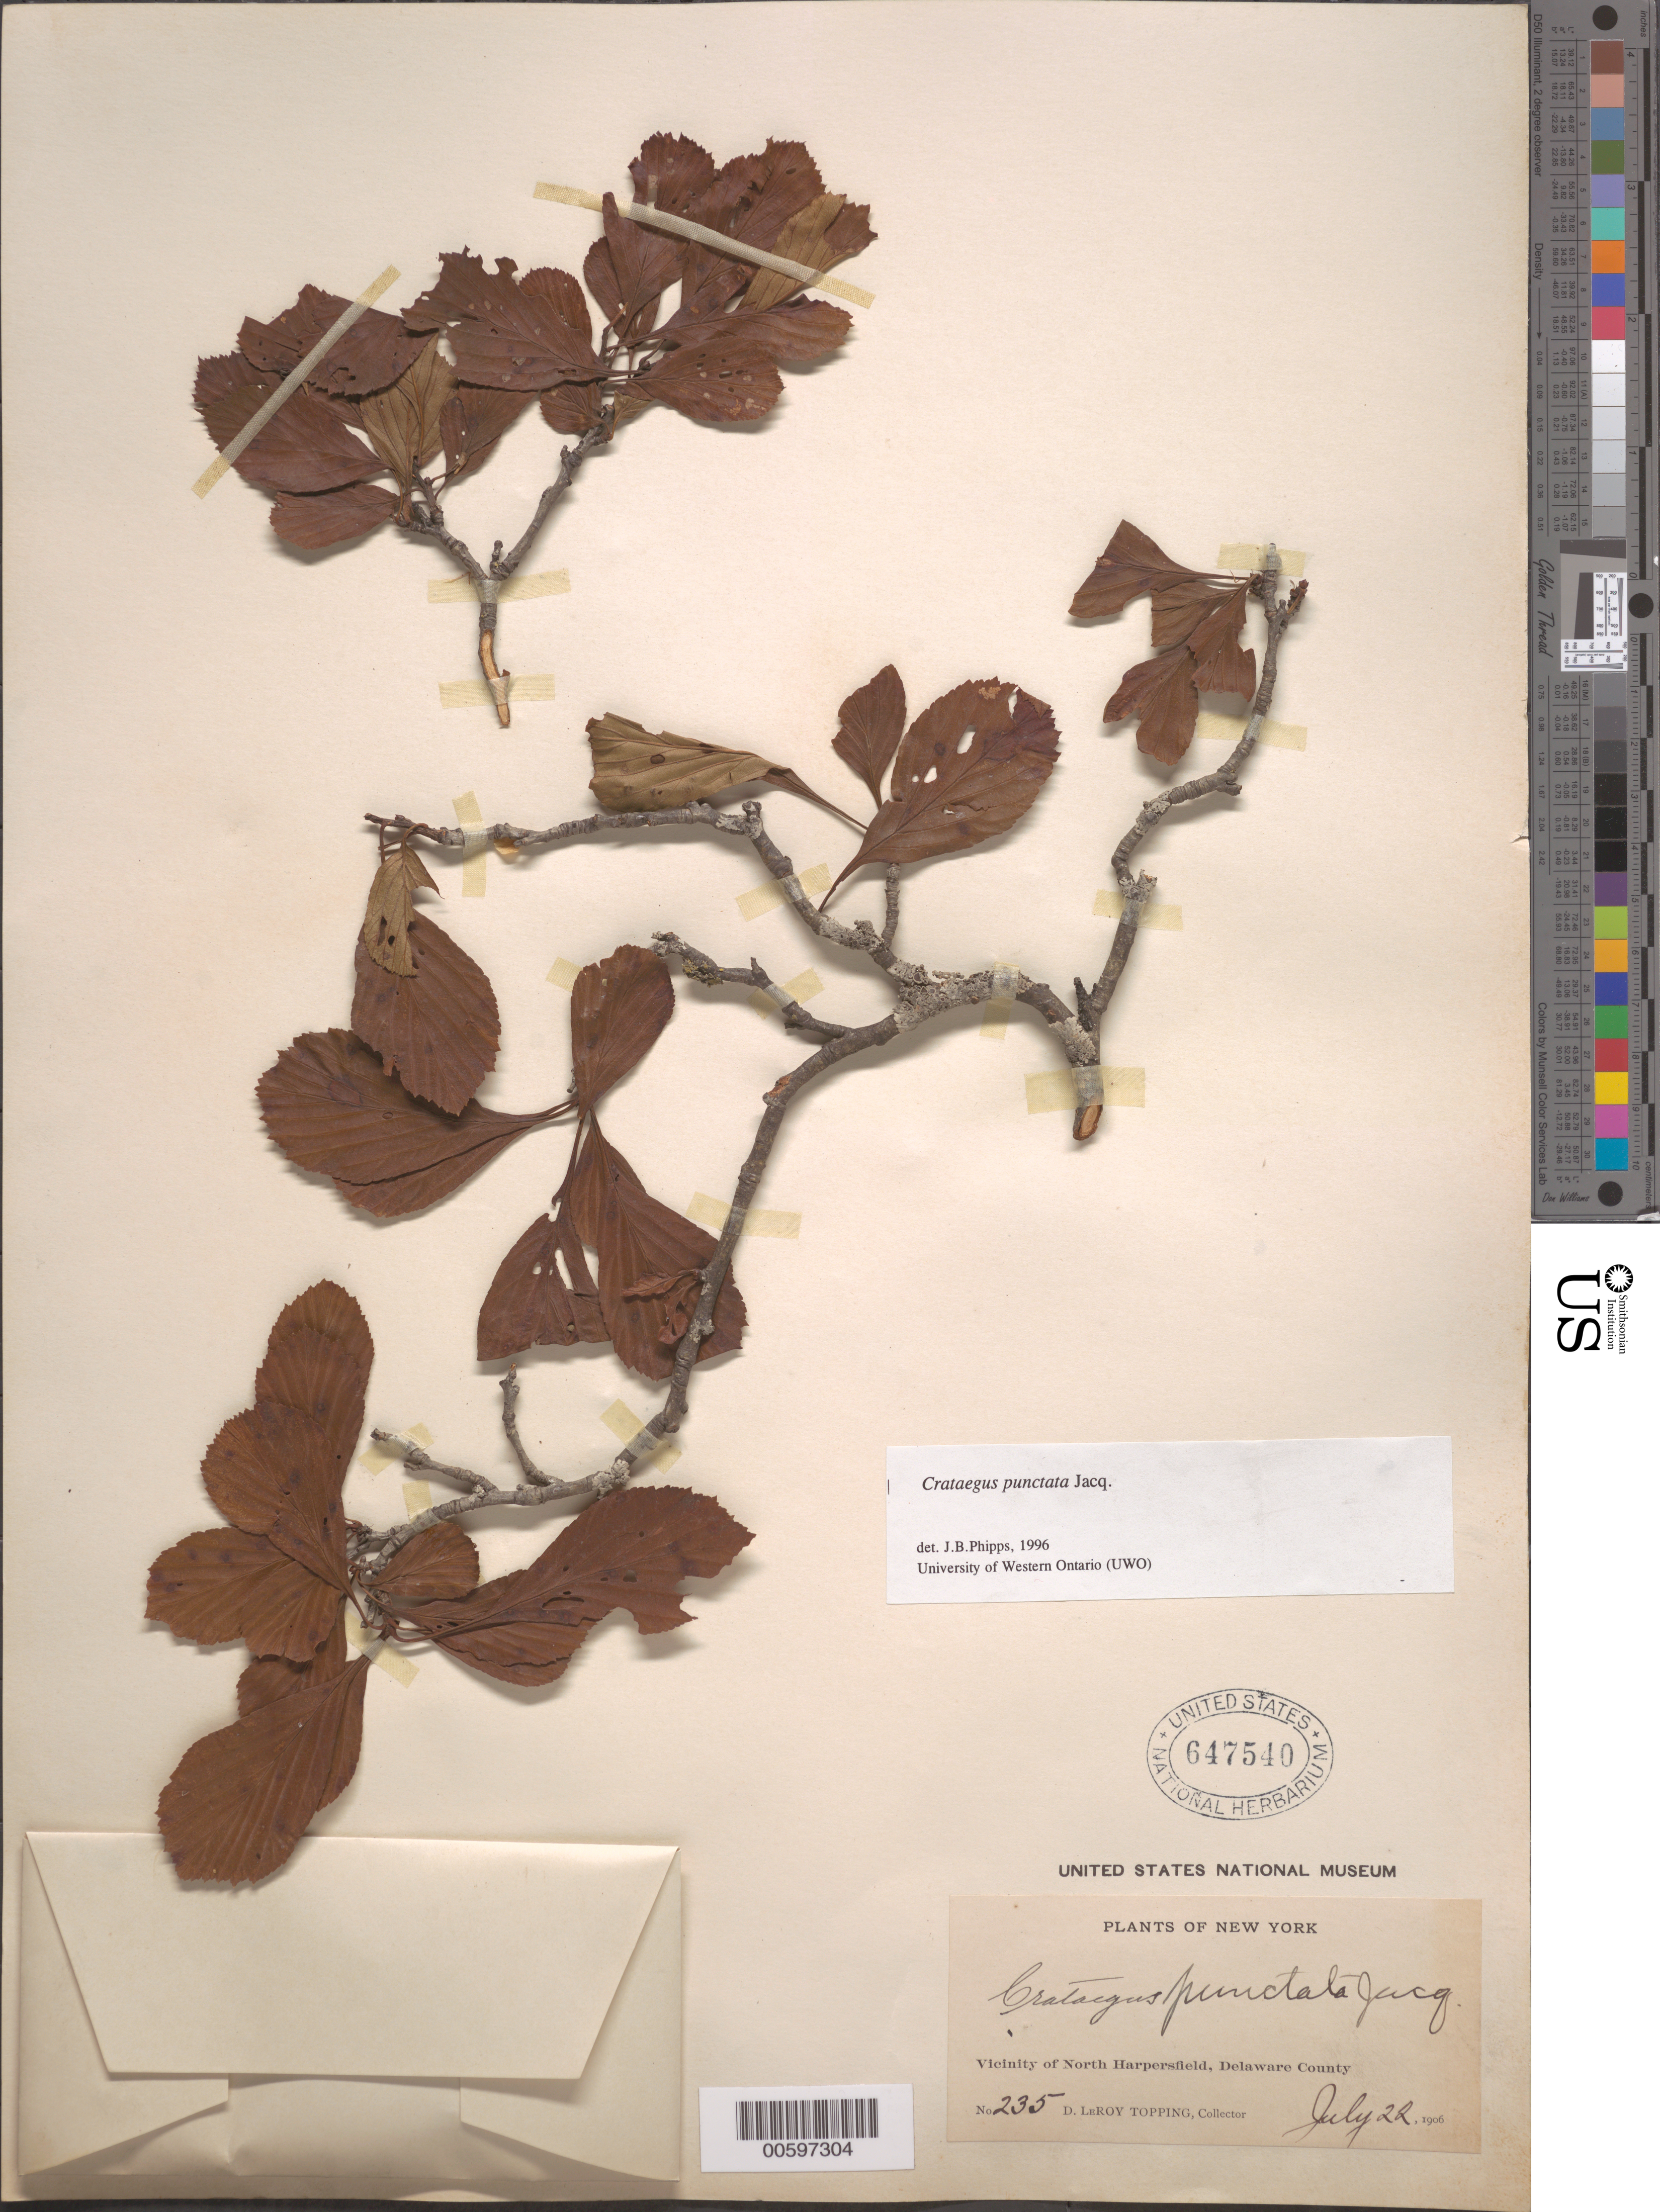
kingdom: Plantae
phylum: Tracheophyta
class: Magnoliopsida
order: Rosales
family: Rosaceae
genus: Crataegus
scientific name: Crataegus punctata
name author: Jacq.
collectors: D. L. Topping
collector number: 235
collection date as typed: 22 Jul 1906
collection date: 1906-07-22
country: United States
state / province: New York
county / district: Delaware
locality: Vicinity of North Harpersfield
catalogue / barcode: US 647540